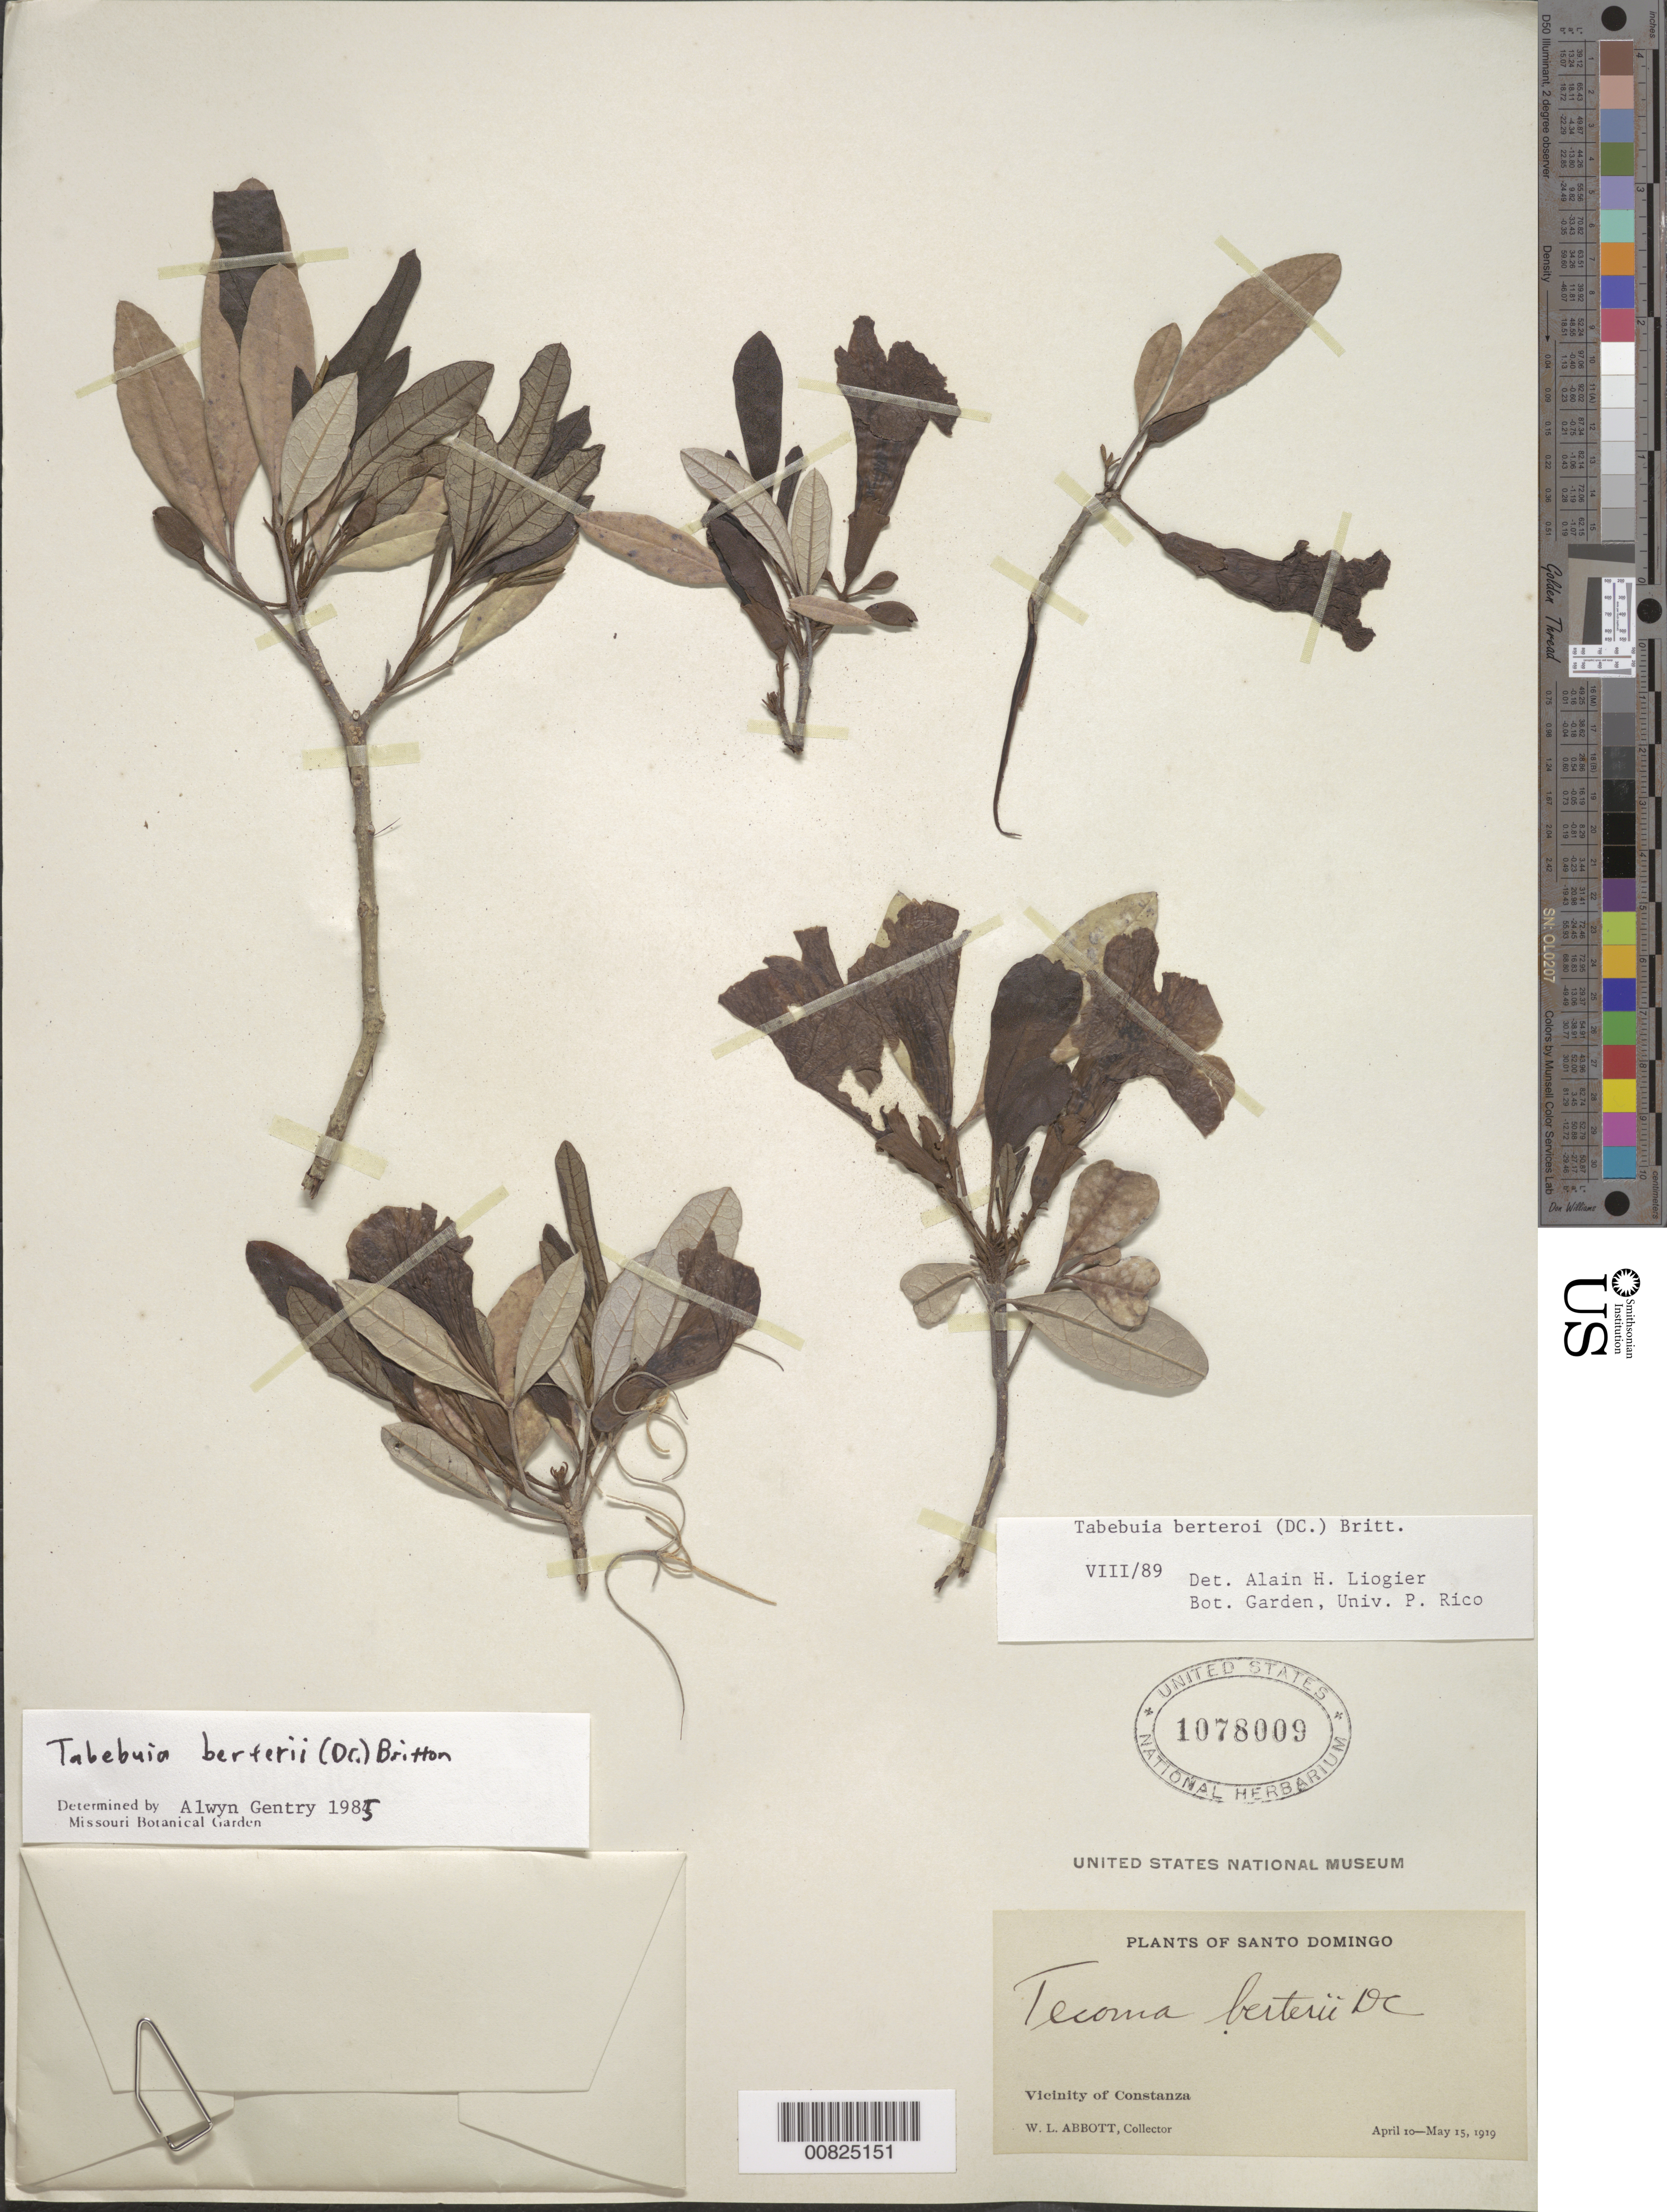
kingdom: Plantae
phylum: Tracheophyta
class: Magnoliopsida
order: Lamiales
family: Bignoniaceae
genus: Tabebuia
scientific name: Tabebuia berteroi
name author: (DC.) Britton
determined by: Liogier, Alain H.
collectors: W. L. Abbott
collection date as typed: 10 Apr 1919 to 15 May 1919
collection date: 1919-04-10/1919-05-15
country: Dominican Republic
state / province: La Vega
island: Hispaniola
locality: Vicinity of La Vega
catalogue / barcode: US 1078009